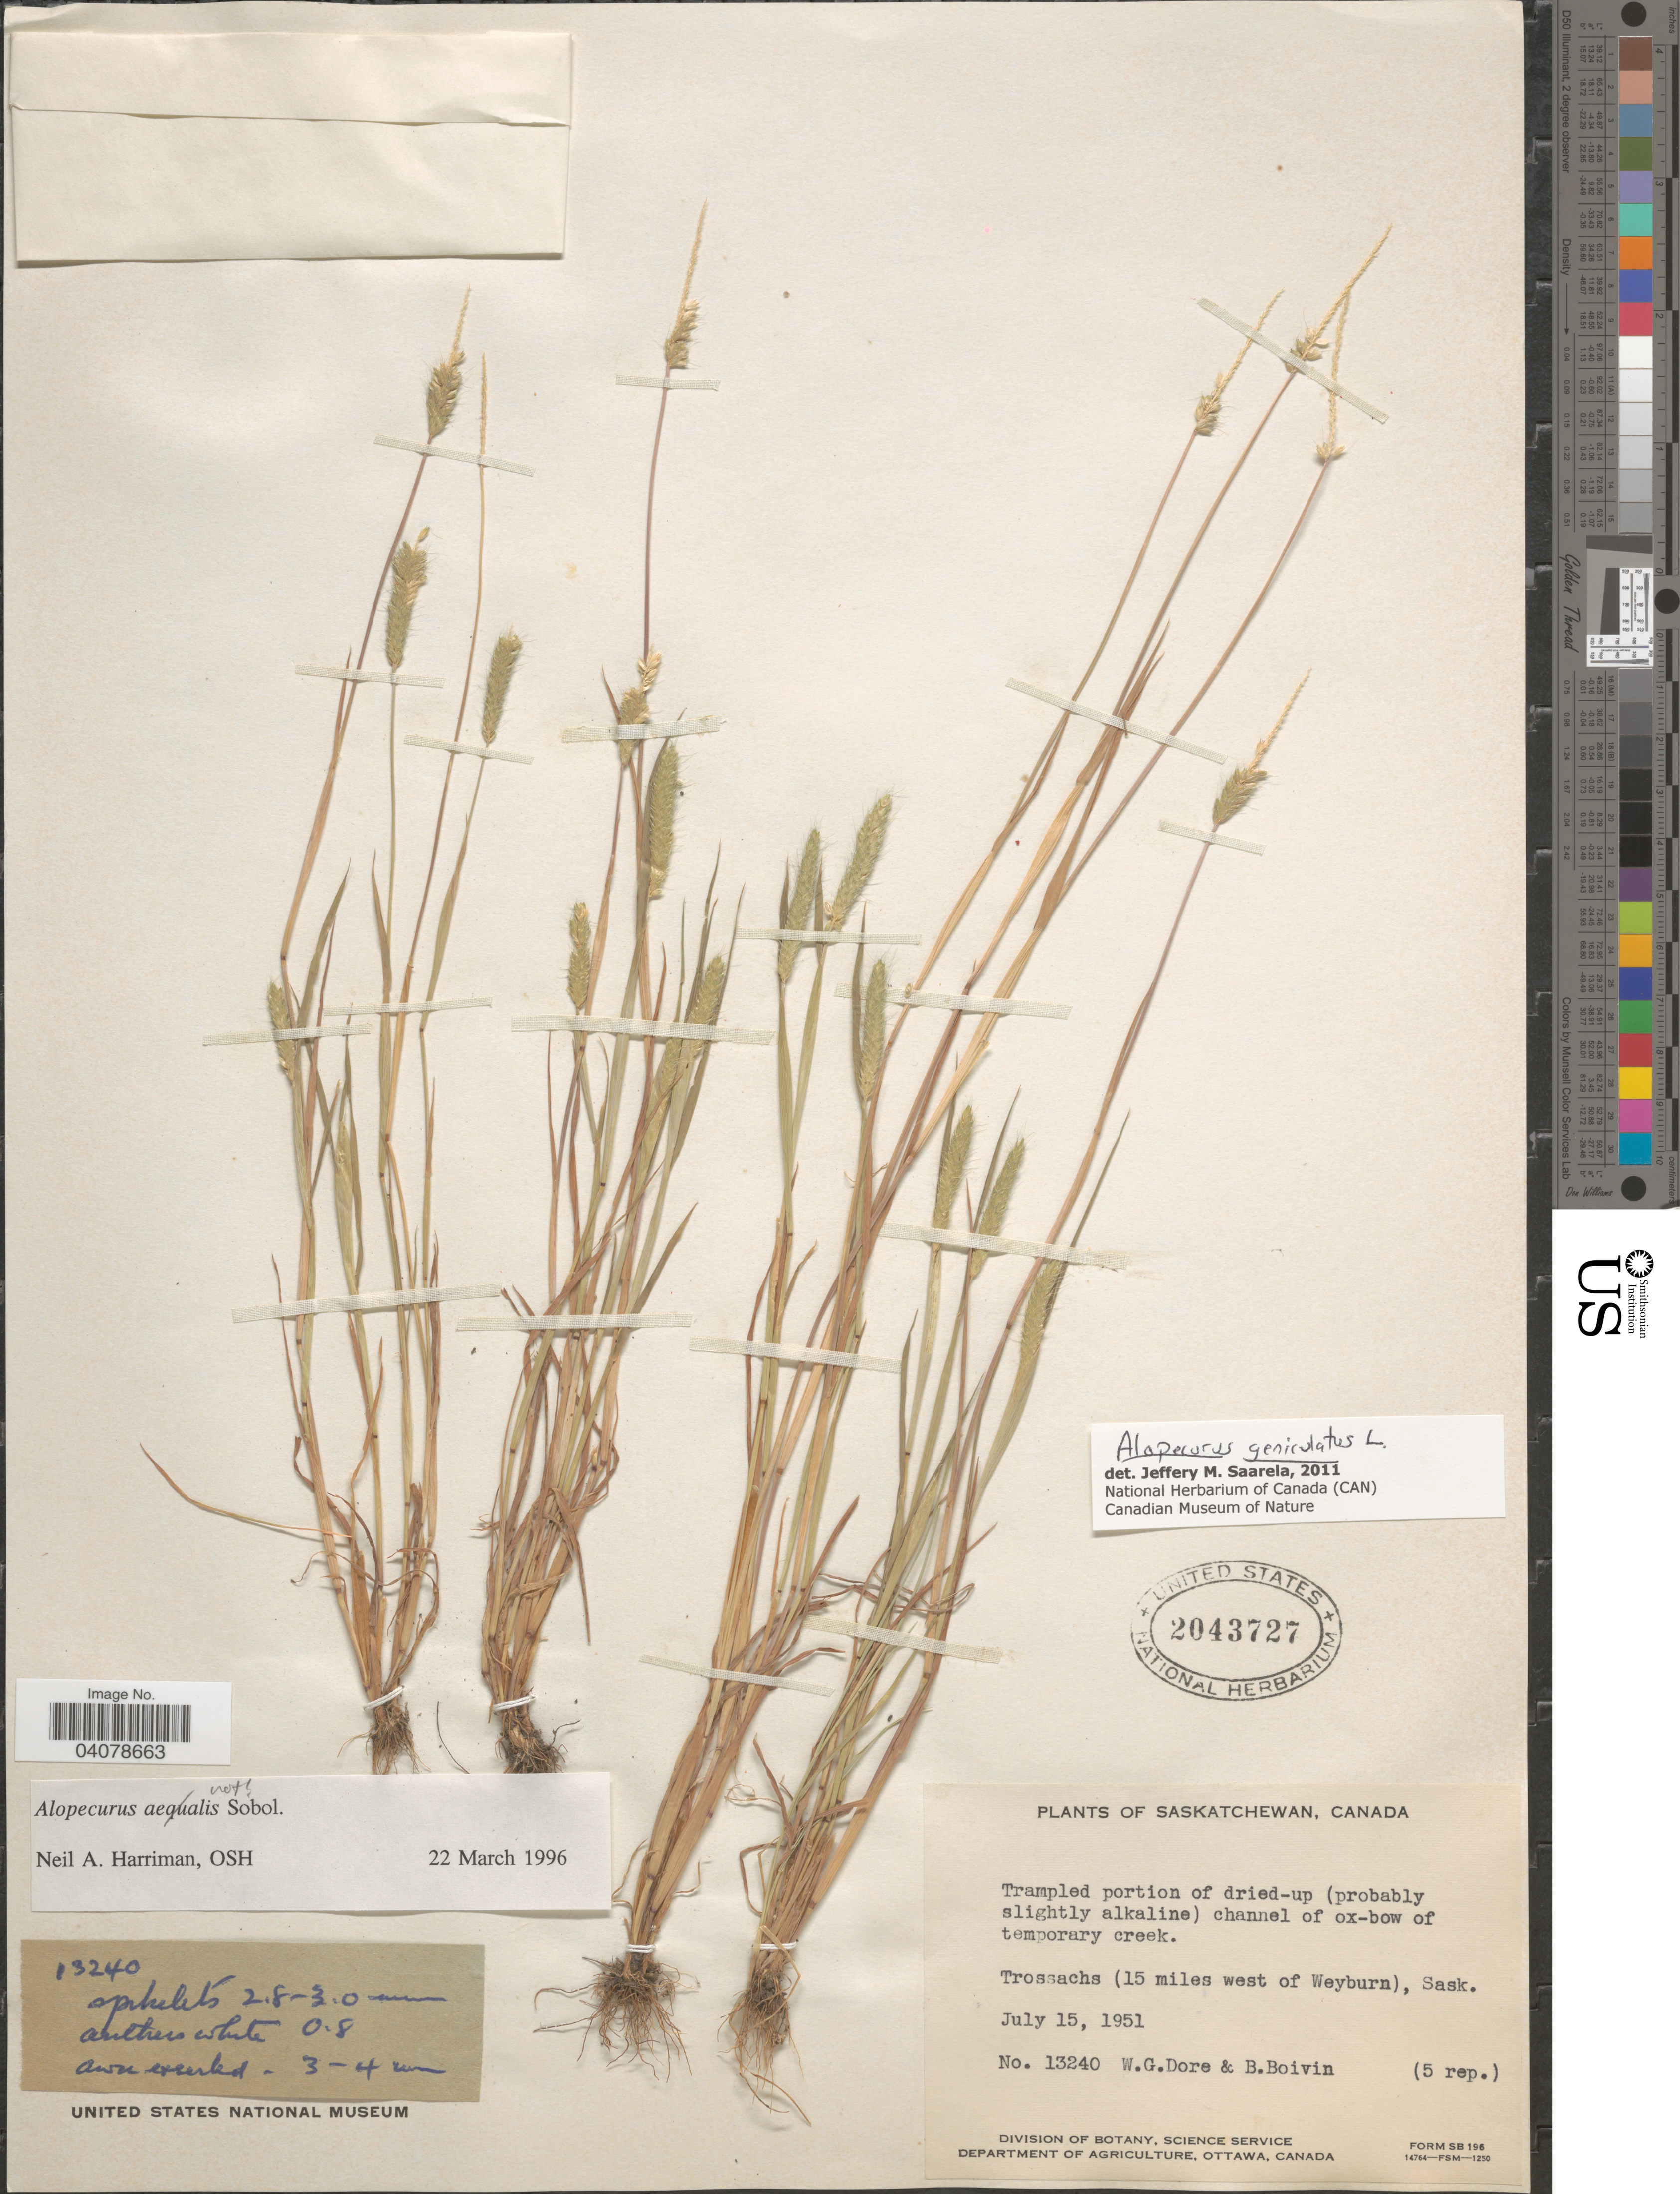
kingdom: Plantae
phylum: Tracheophyta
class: Liliopsida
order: Poales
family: Poaceae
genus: Alopecurus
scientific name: Alopecurus geniculatus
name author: L.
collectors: W. Dore & J. R. B. Boivin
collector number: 13240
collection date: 1951-07-15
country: Canada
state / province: Saskatchewan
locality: Trossachs (15 miles west of Weyburn), Sask.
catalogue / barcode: US 2043727